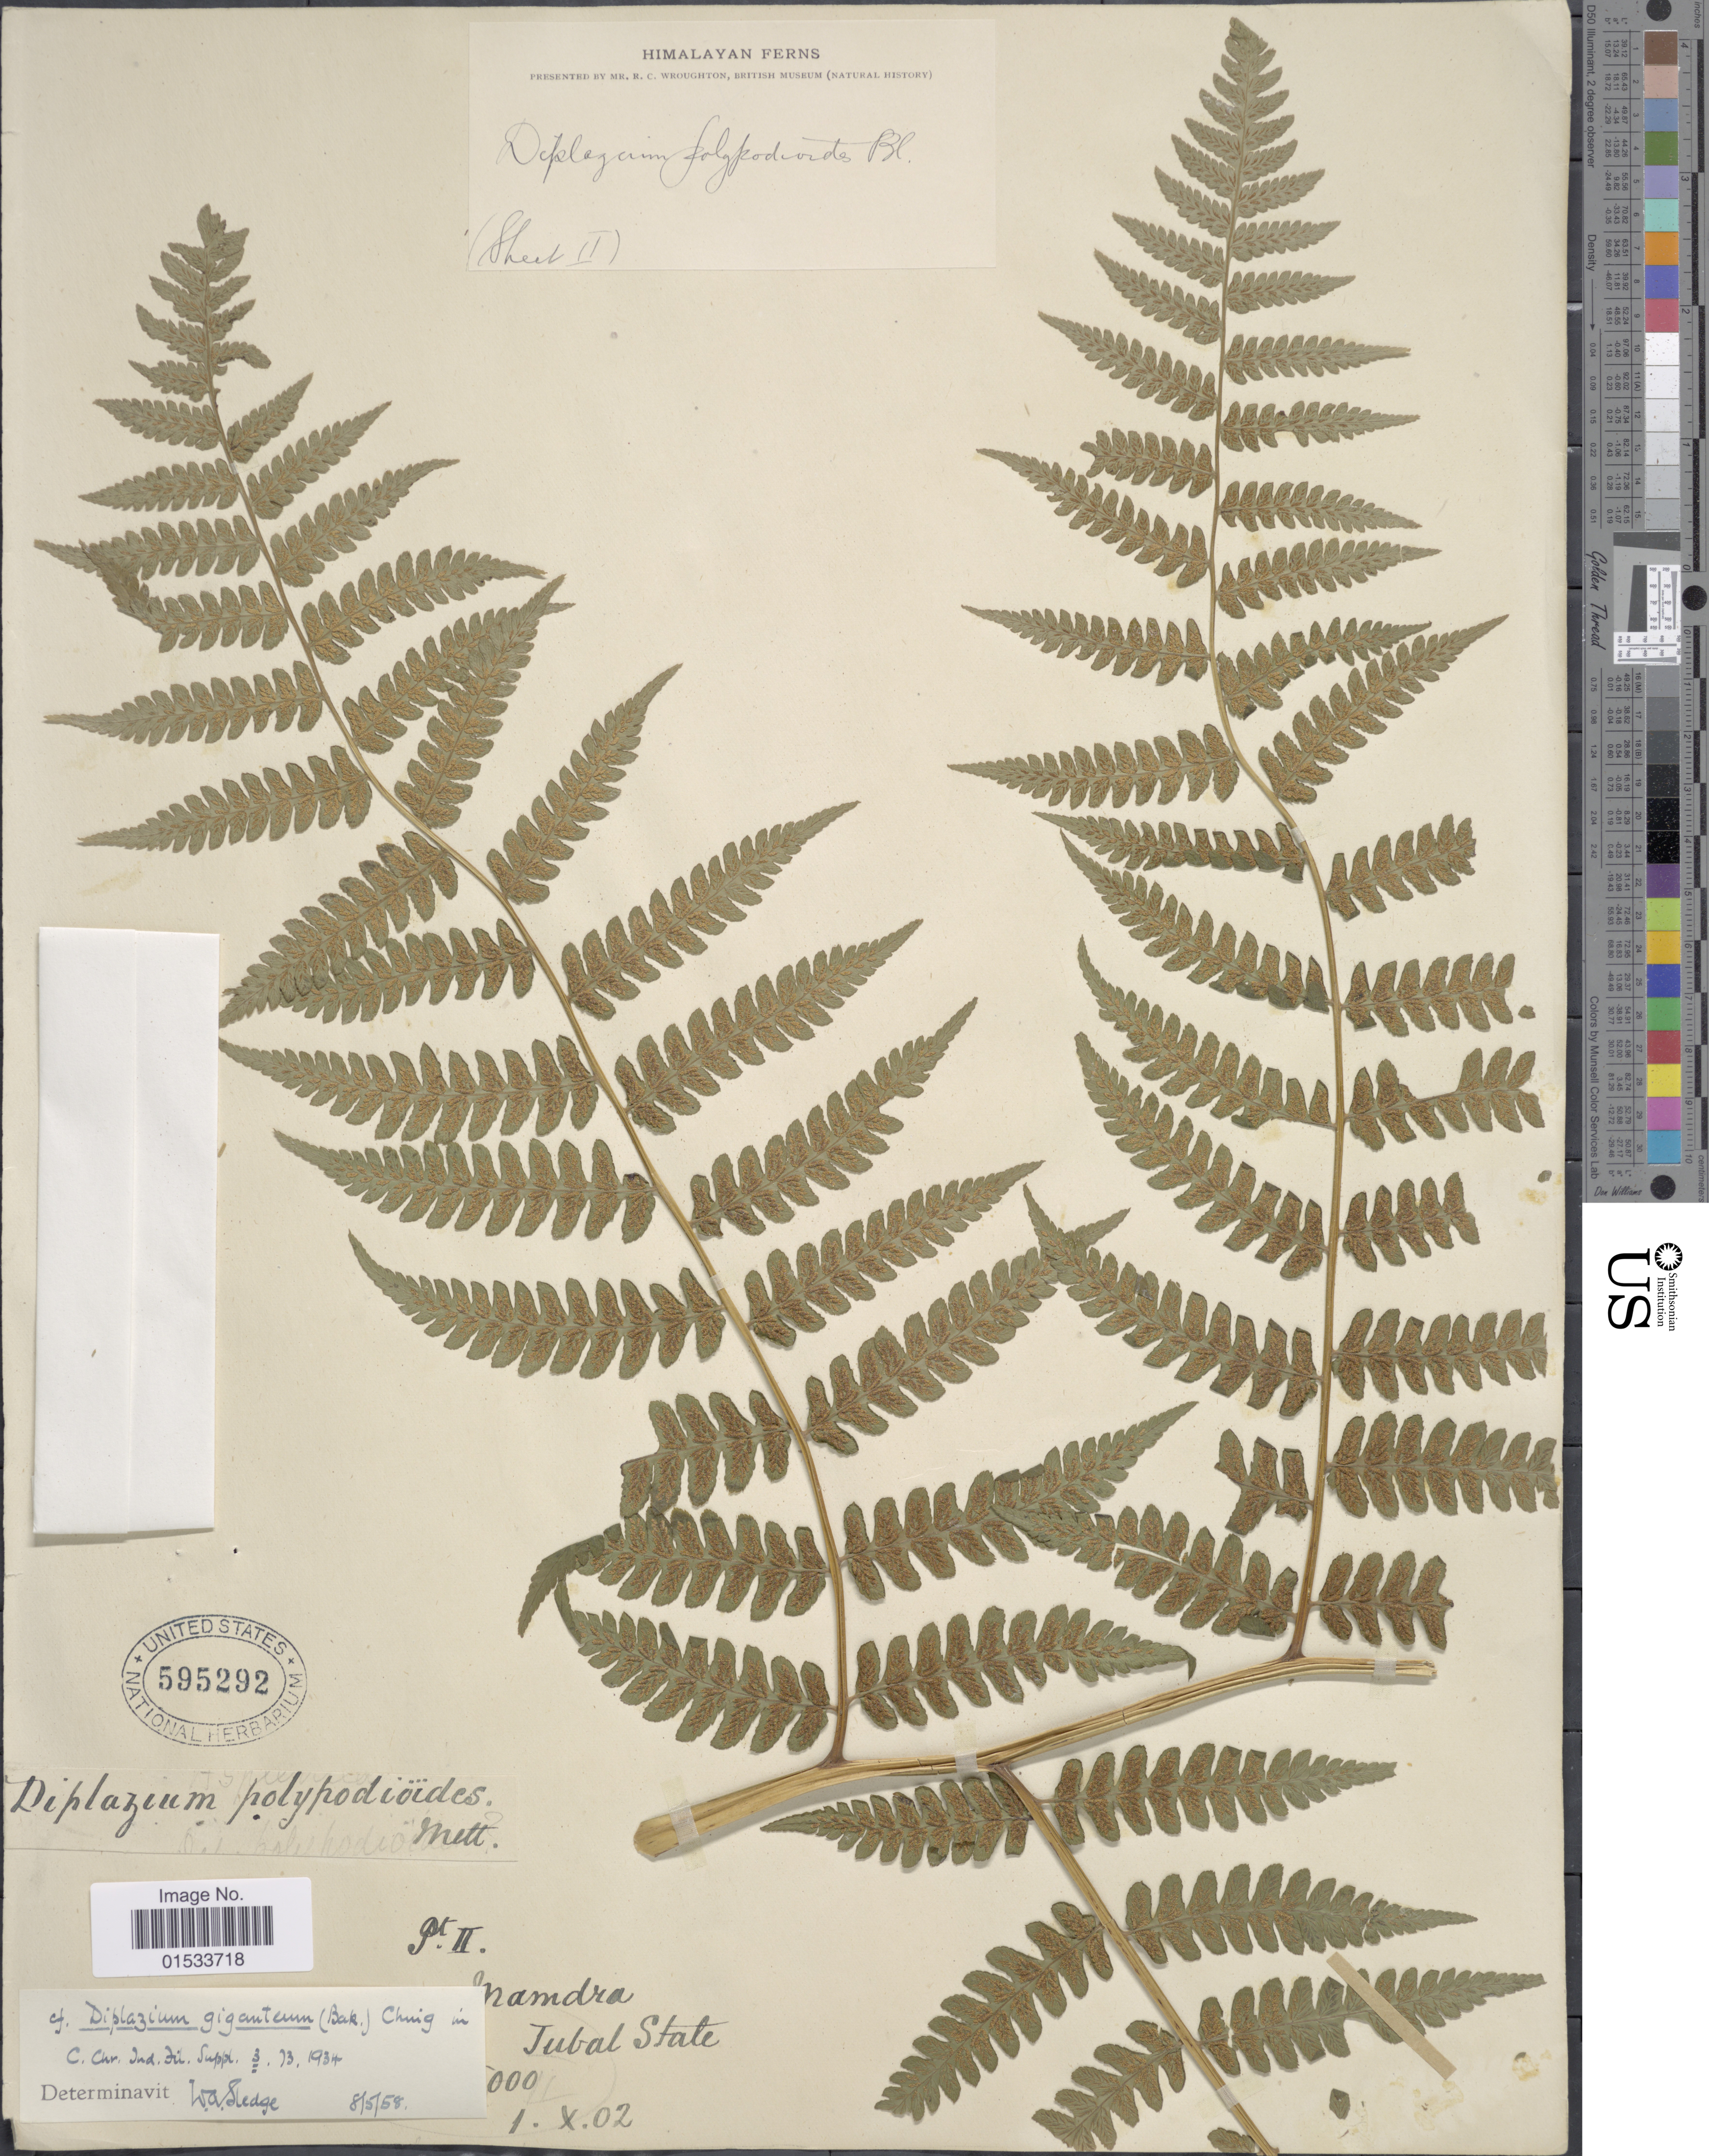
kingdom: Plantae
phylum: Tracheophyta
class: Polypodiopsida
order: Polypodiales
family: Athyriaceae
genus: Diplazium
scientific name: Diplazium frondosum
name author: C. Chr.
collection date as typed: Transcribed d/m/y: 1/10/2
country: India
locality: Himalaya, Mamdra, Tubal State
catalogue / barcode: US 595292